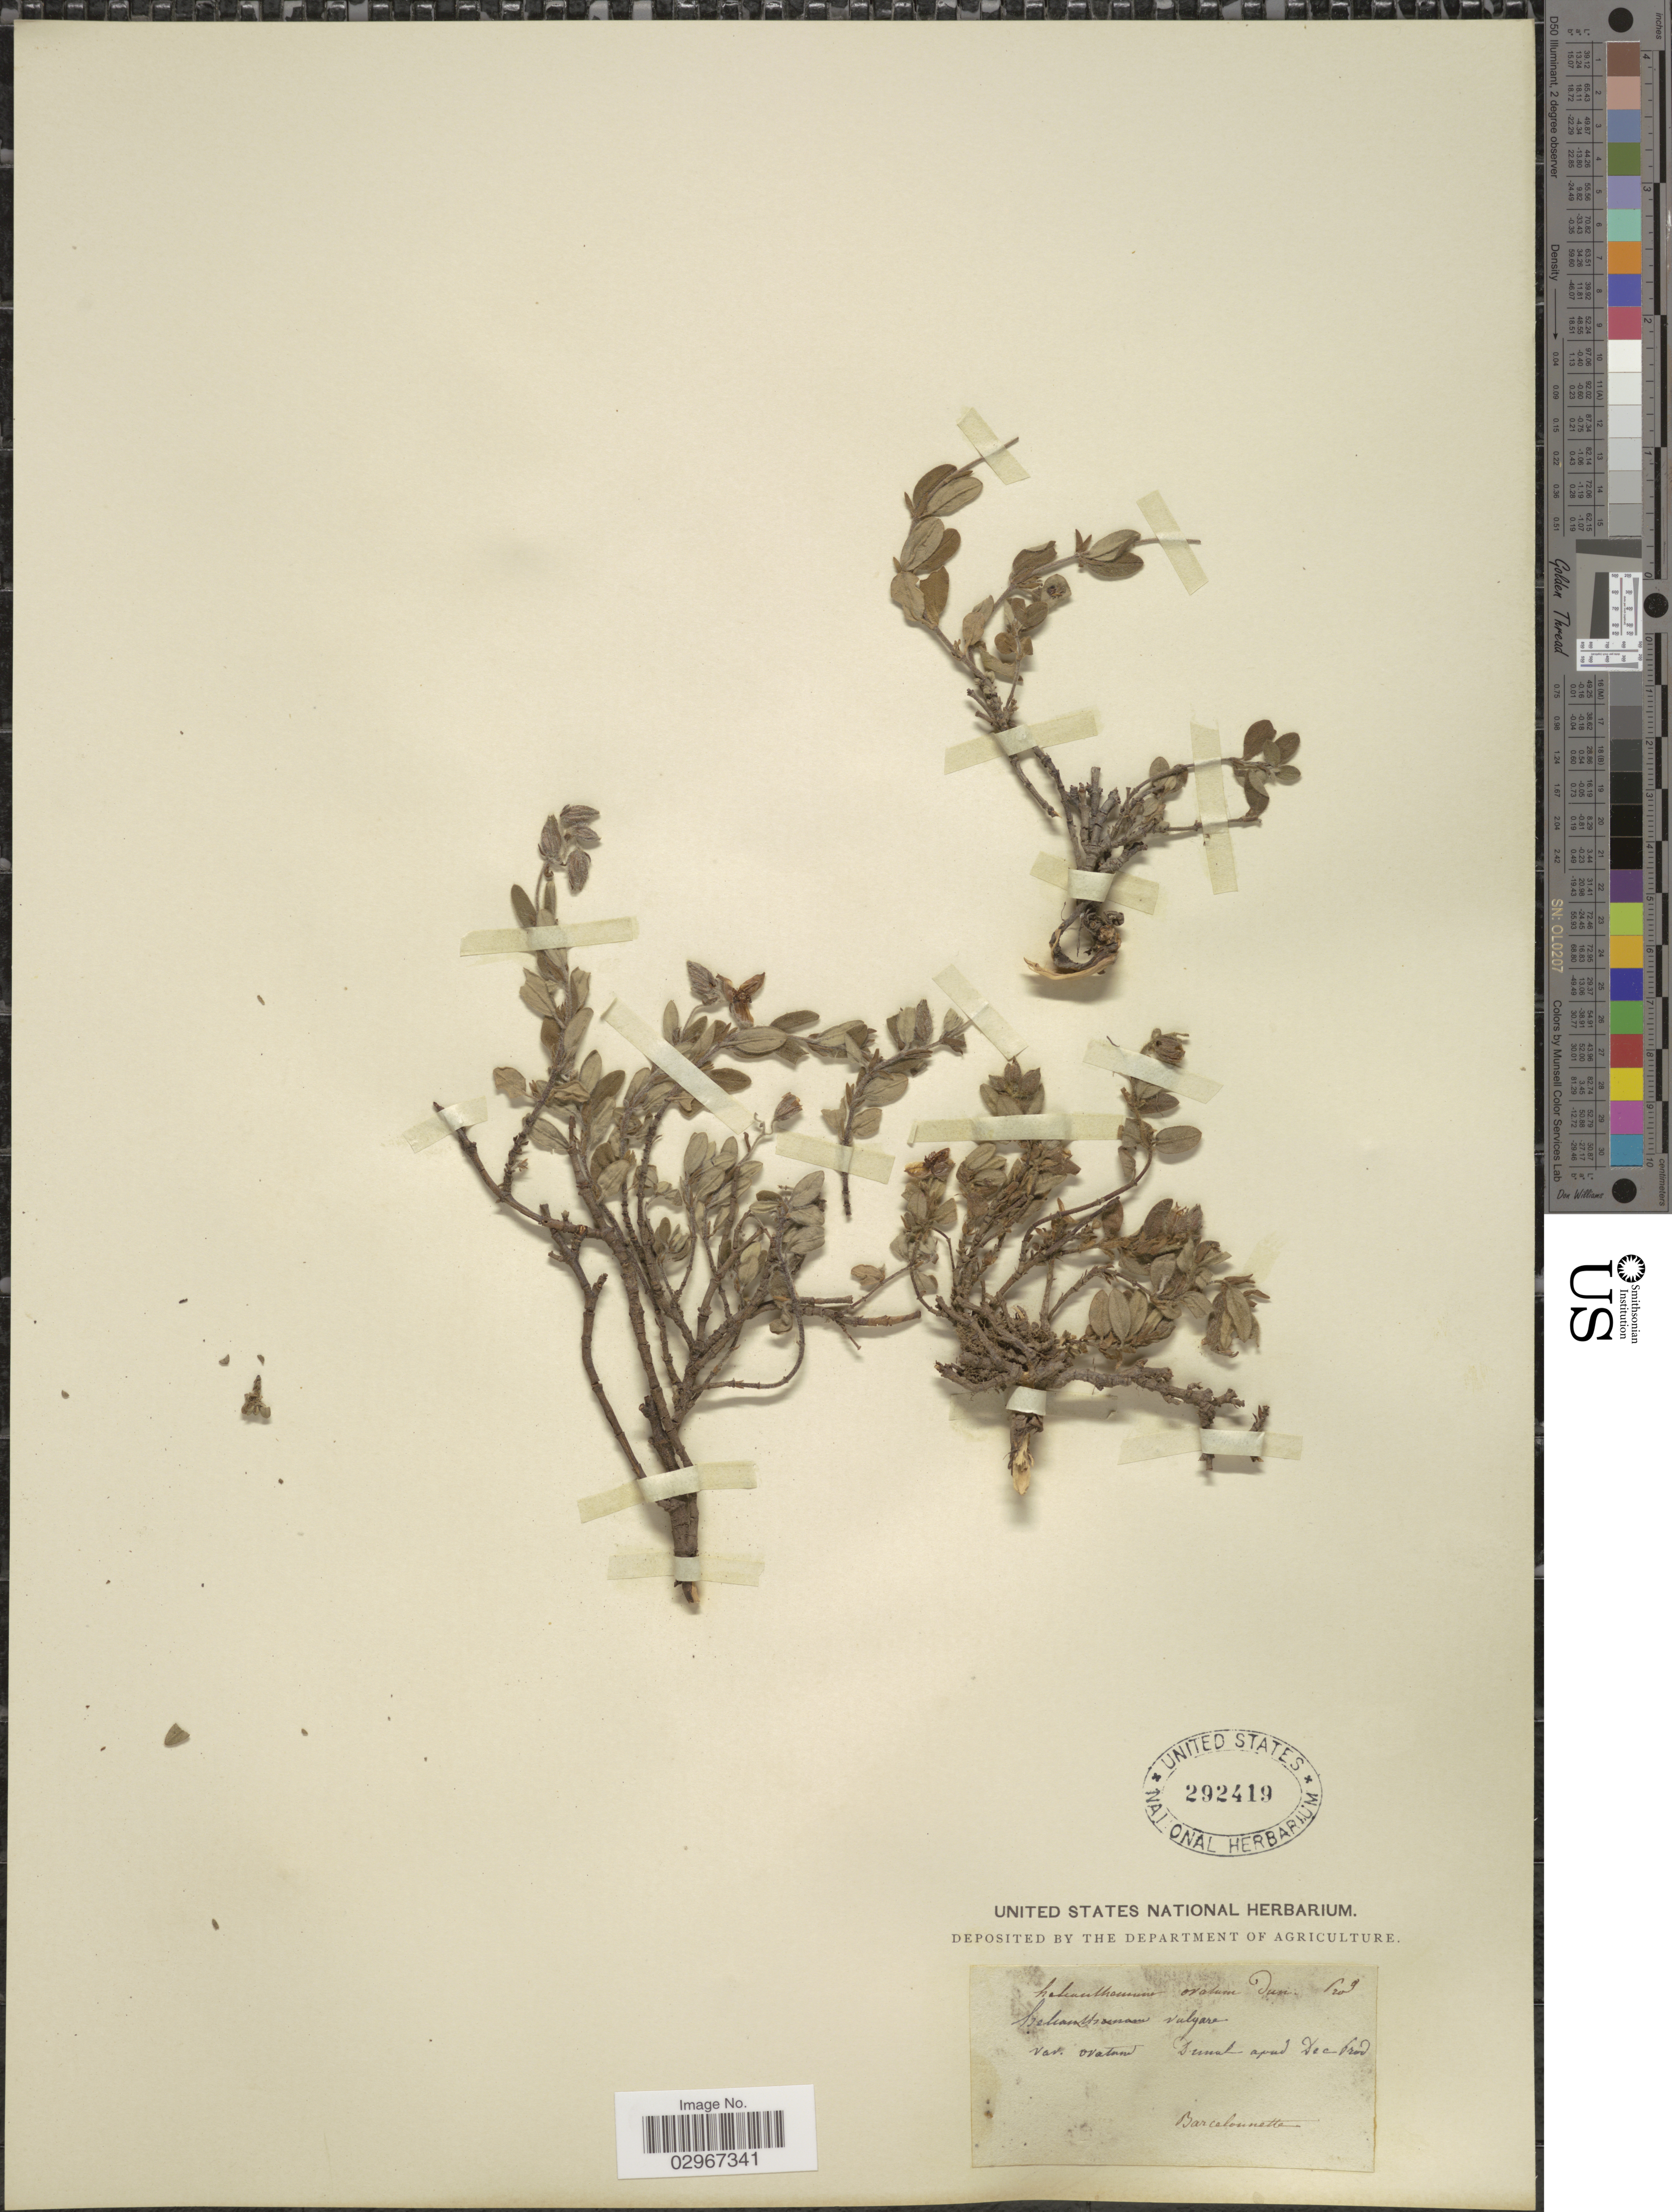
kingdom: Plantae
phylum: Tracheophyta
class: Magnoliopsida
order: Malvales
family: Cistaceae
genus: Helianthemum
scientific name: Helianthemum vulgare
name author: Gaertn.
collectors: U.S. National Herbarium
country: France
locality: Barcelonnette.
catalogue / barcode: US 292419